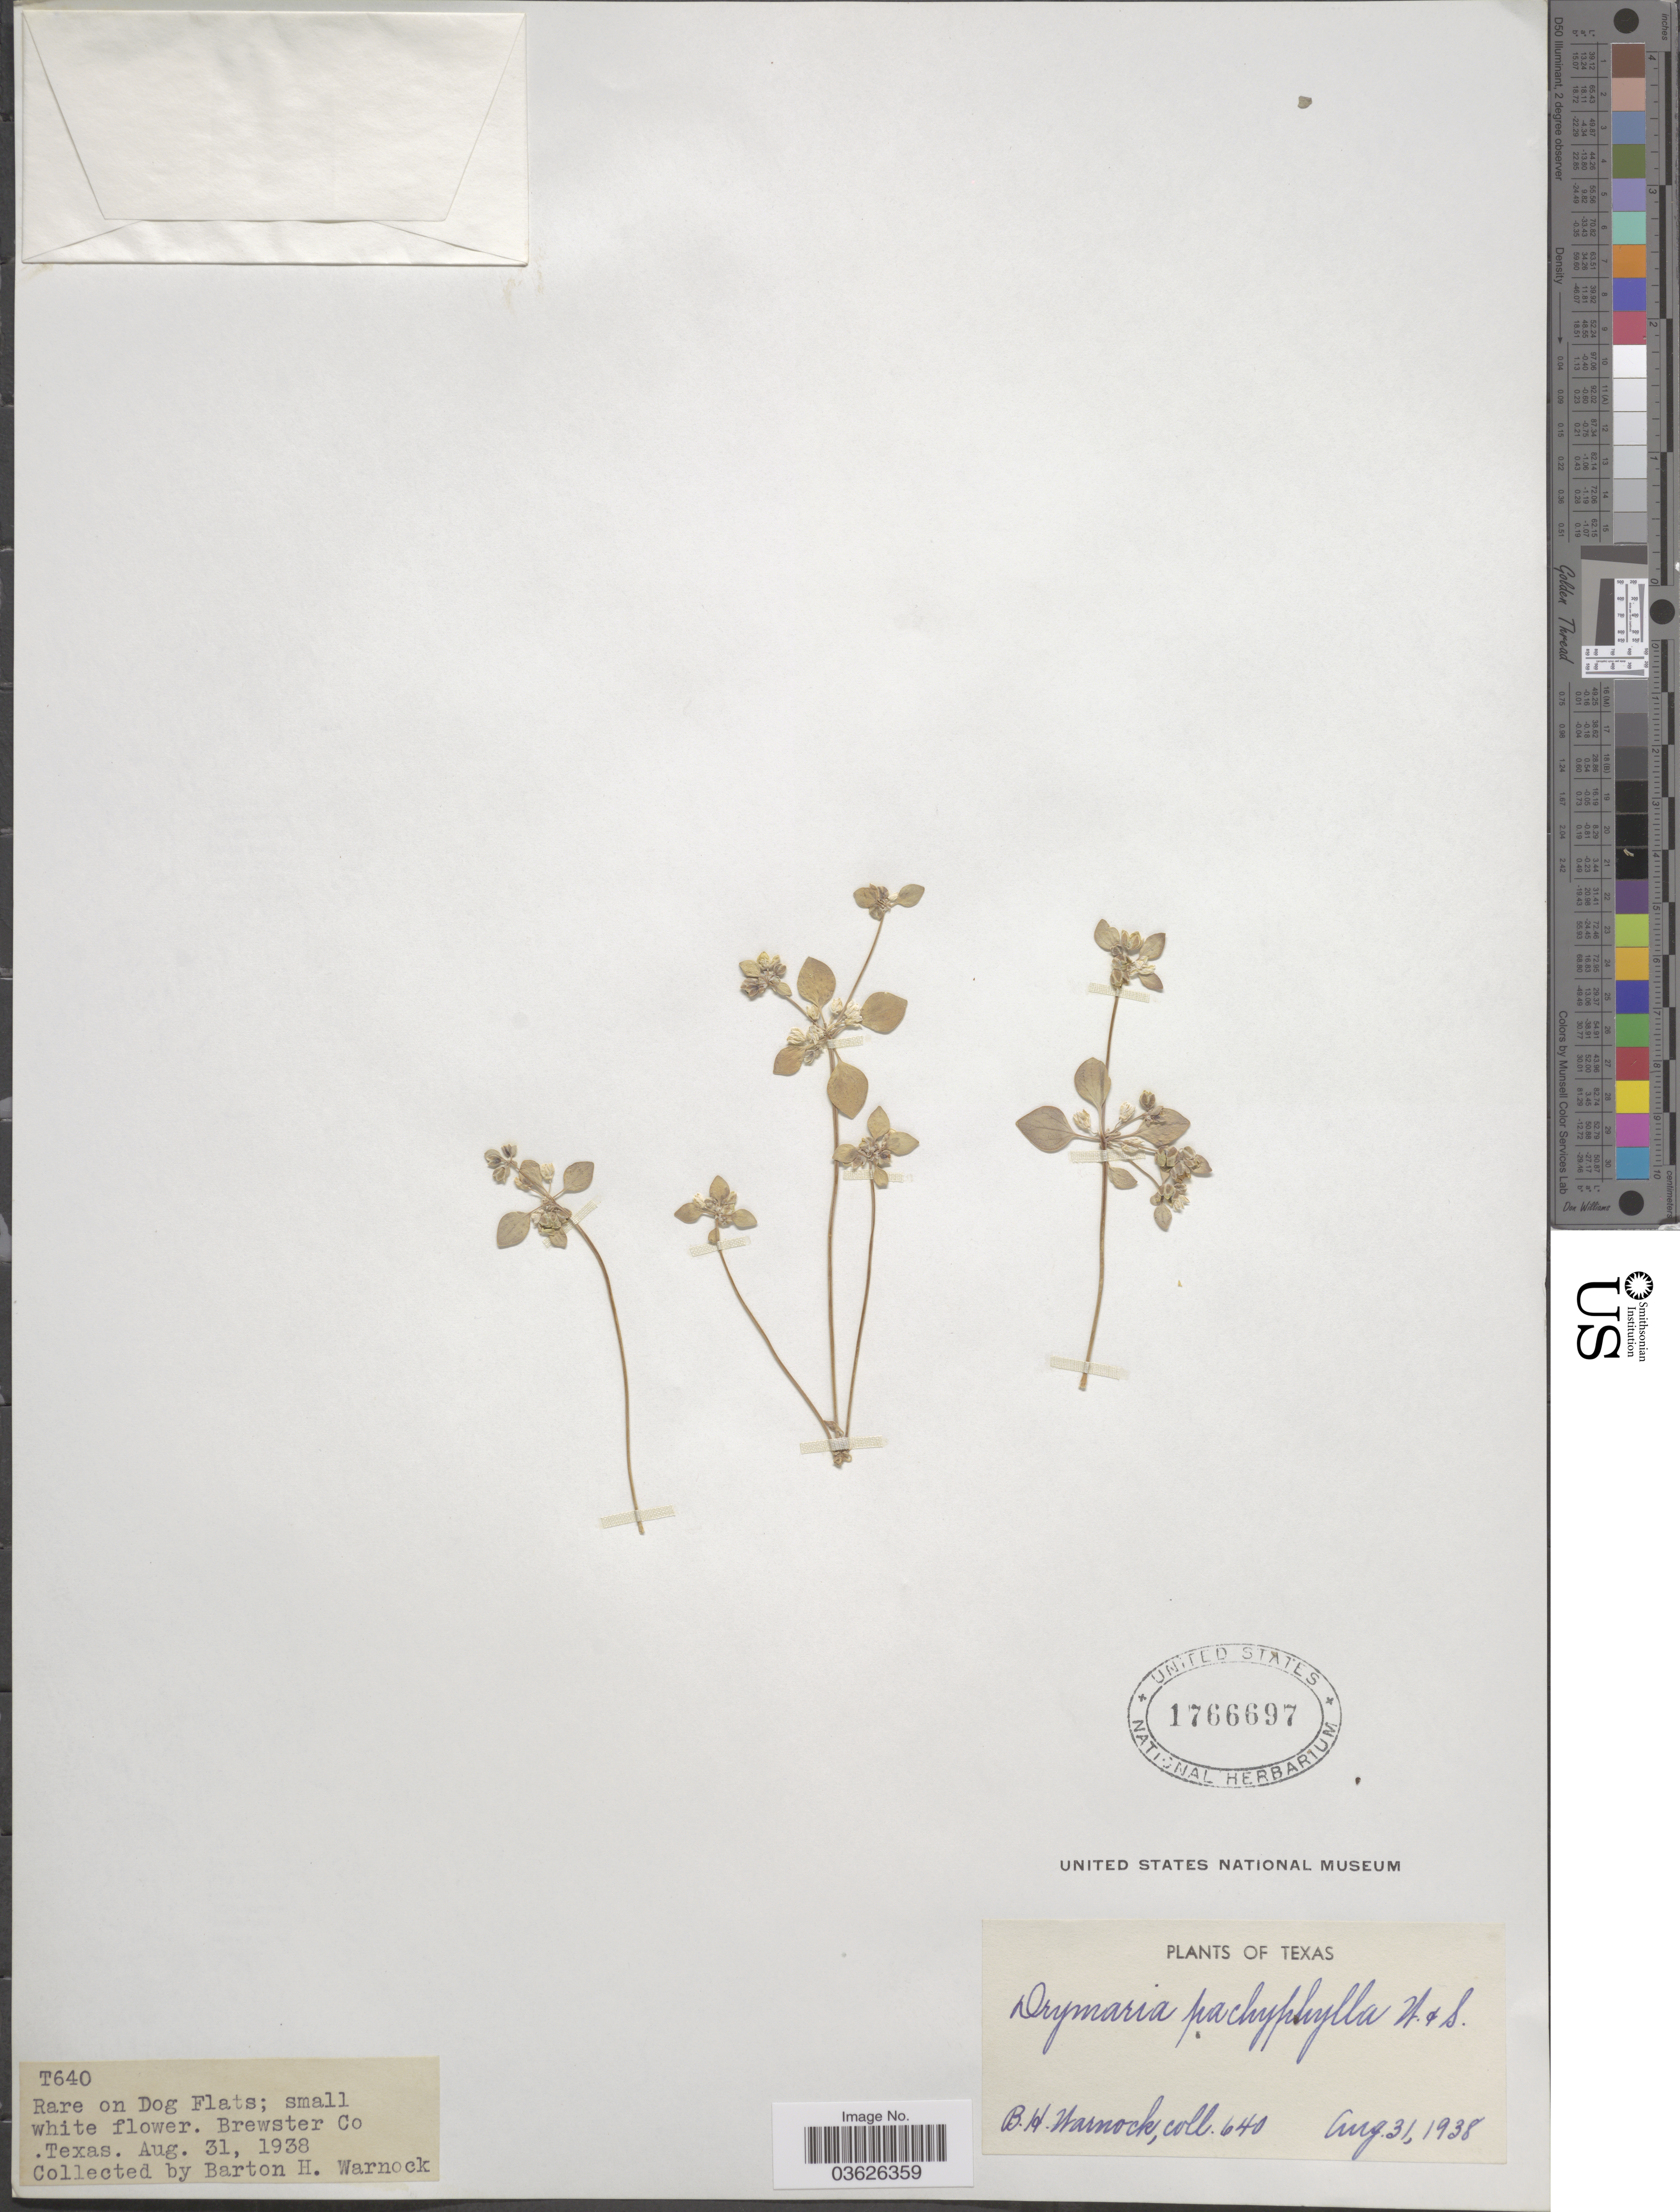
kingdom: Plantae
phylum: Tracheophyta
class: Magnoliopsida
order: Caryophyllales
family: Caryophyllaceae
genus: Drymaria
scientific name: Drymaria pachyphylla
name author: Wooton & Standl.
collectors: B. H. Warnock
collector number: T640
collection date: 1938-08-31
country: United States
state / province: Texas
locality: Dog Flats. Brewster Co.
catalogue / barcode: US 1766697